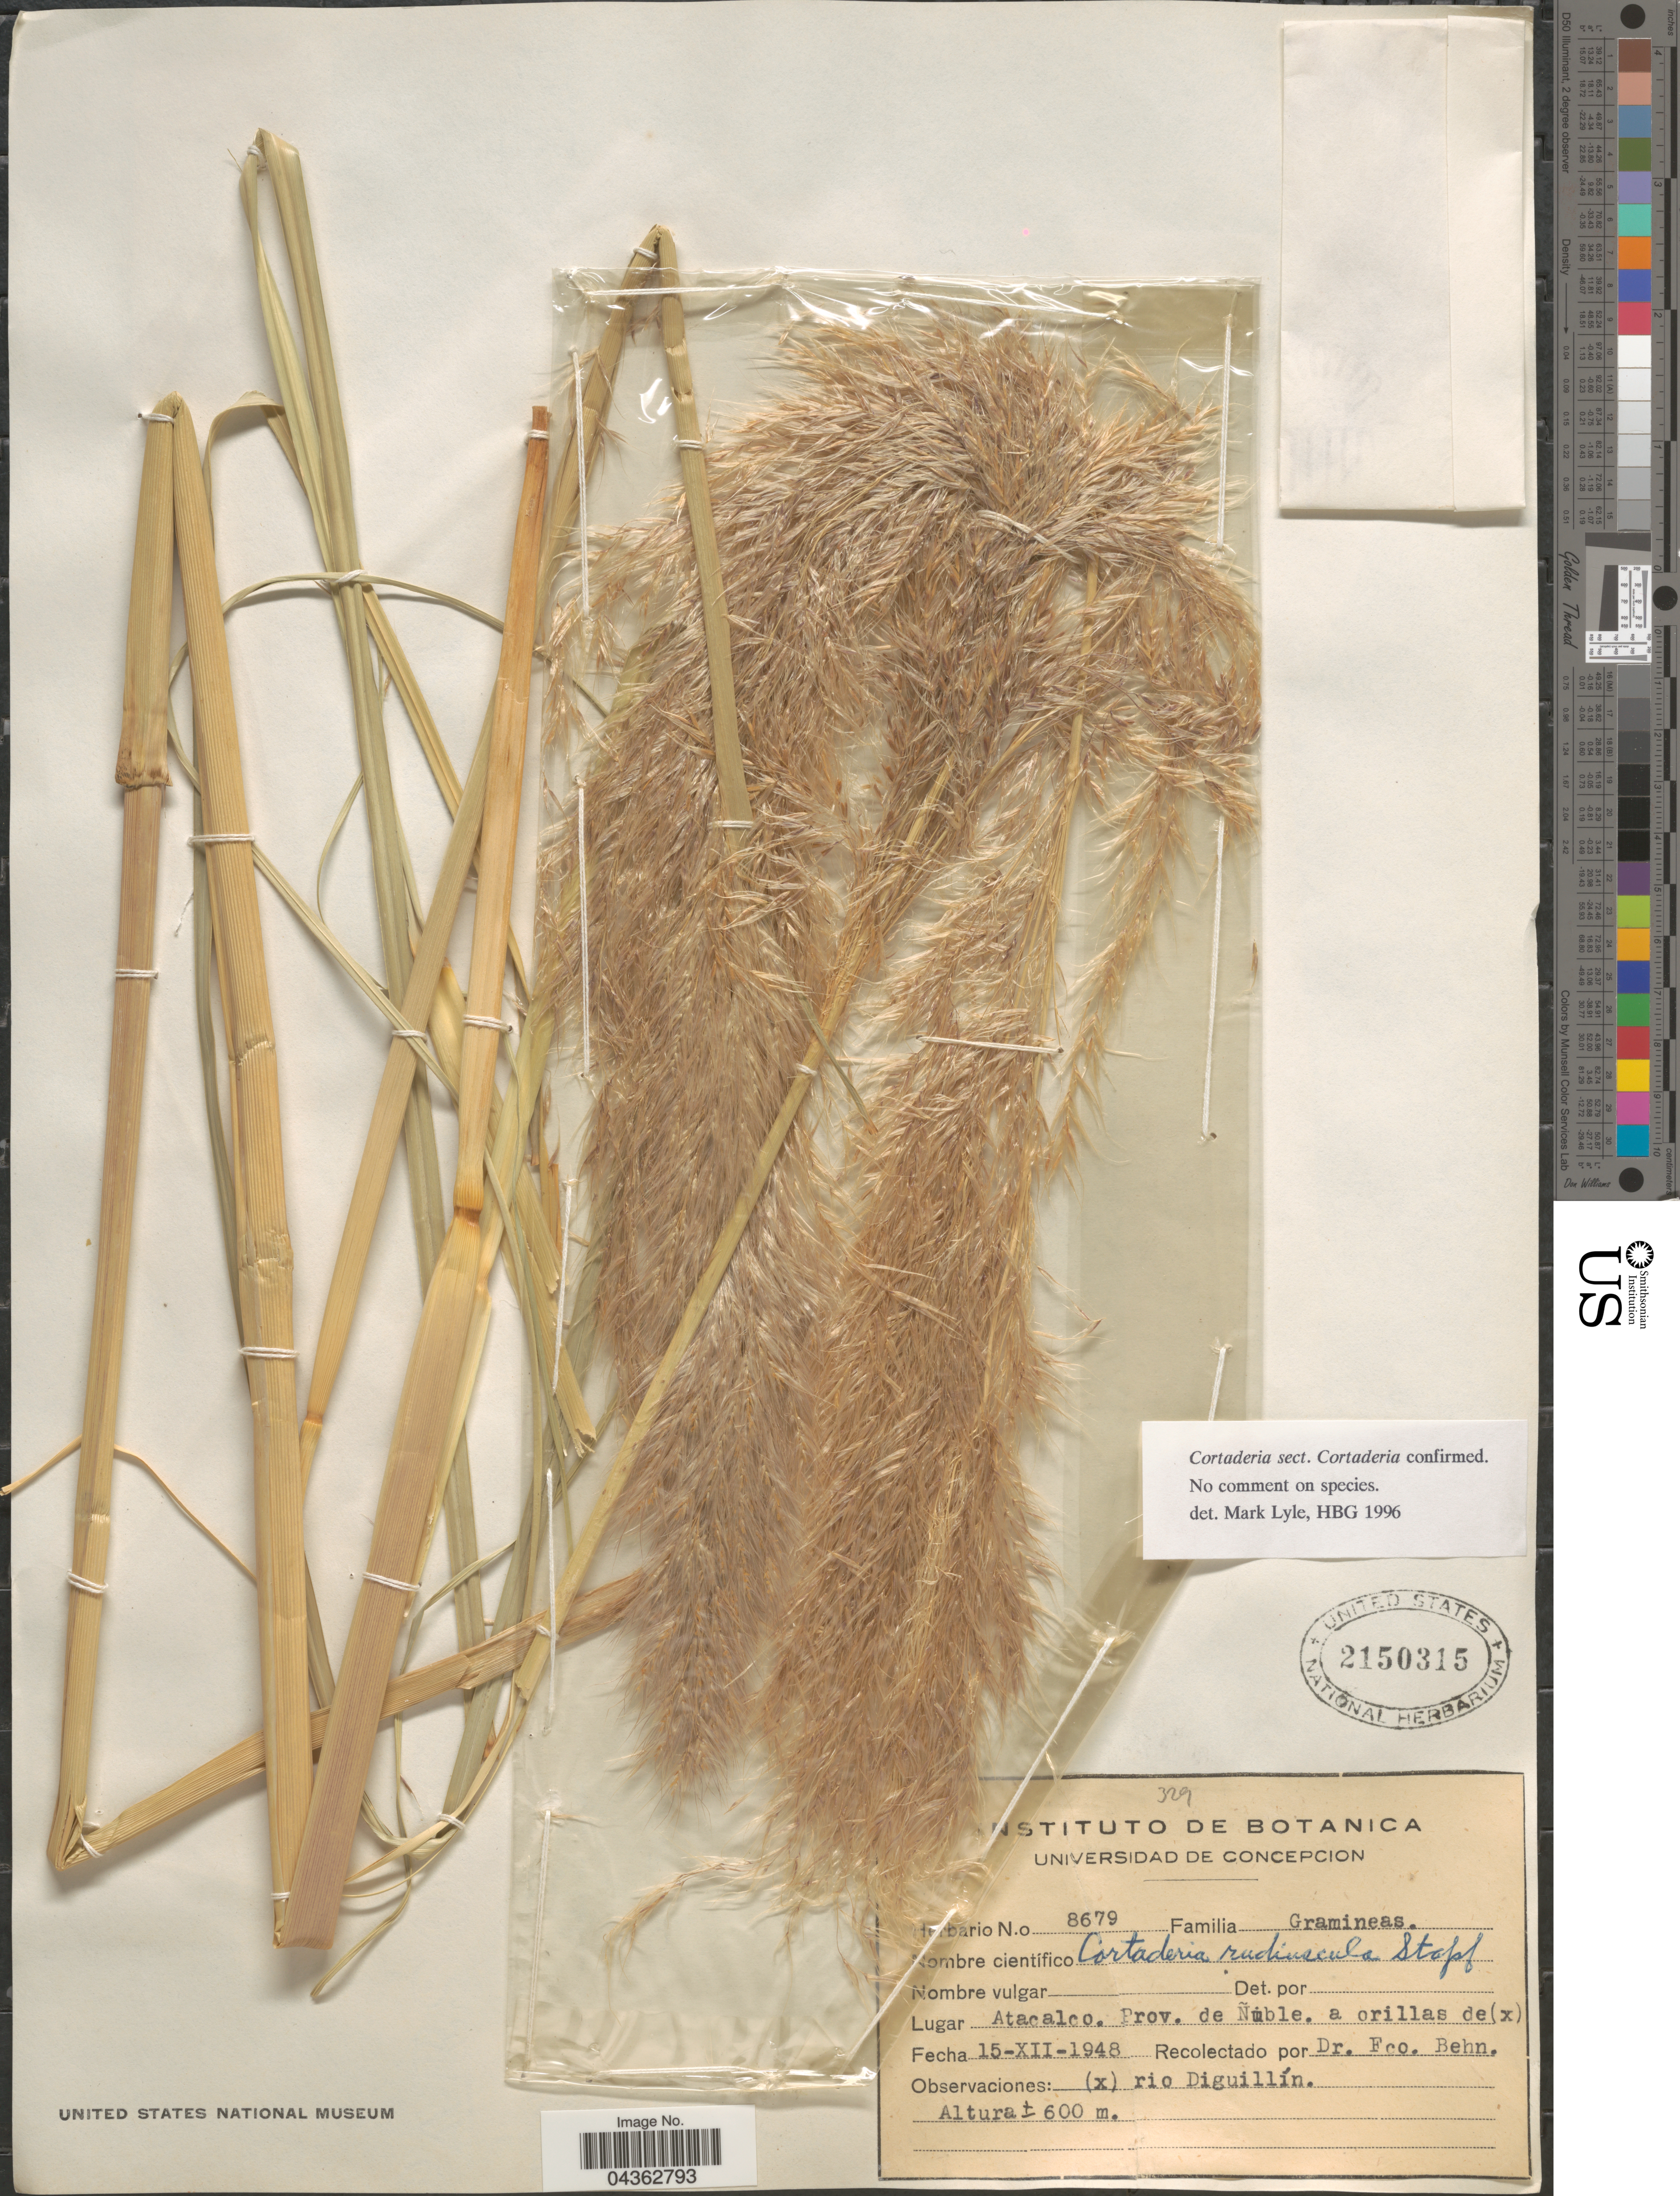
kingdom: Plantae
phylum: Tracheophyta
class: Liliopsida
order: Poales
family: Poaceae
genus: Cortaderia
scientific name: Cortaderia rudiuscula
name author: Stapf in Gardner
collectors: F. Behn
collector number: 8679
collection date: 1948-12-15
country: Paraguay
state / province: Concepcion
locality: Atacalco. Prov. de Ñuble. a orillas de(x).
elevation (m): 600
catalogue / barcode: US 2150315